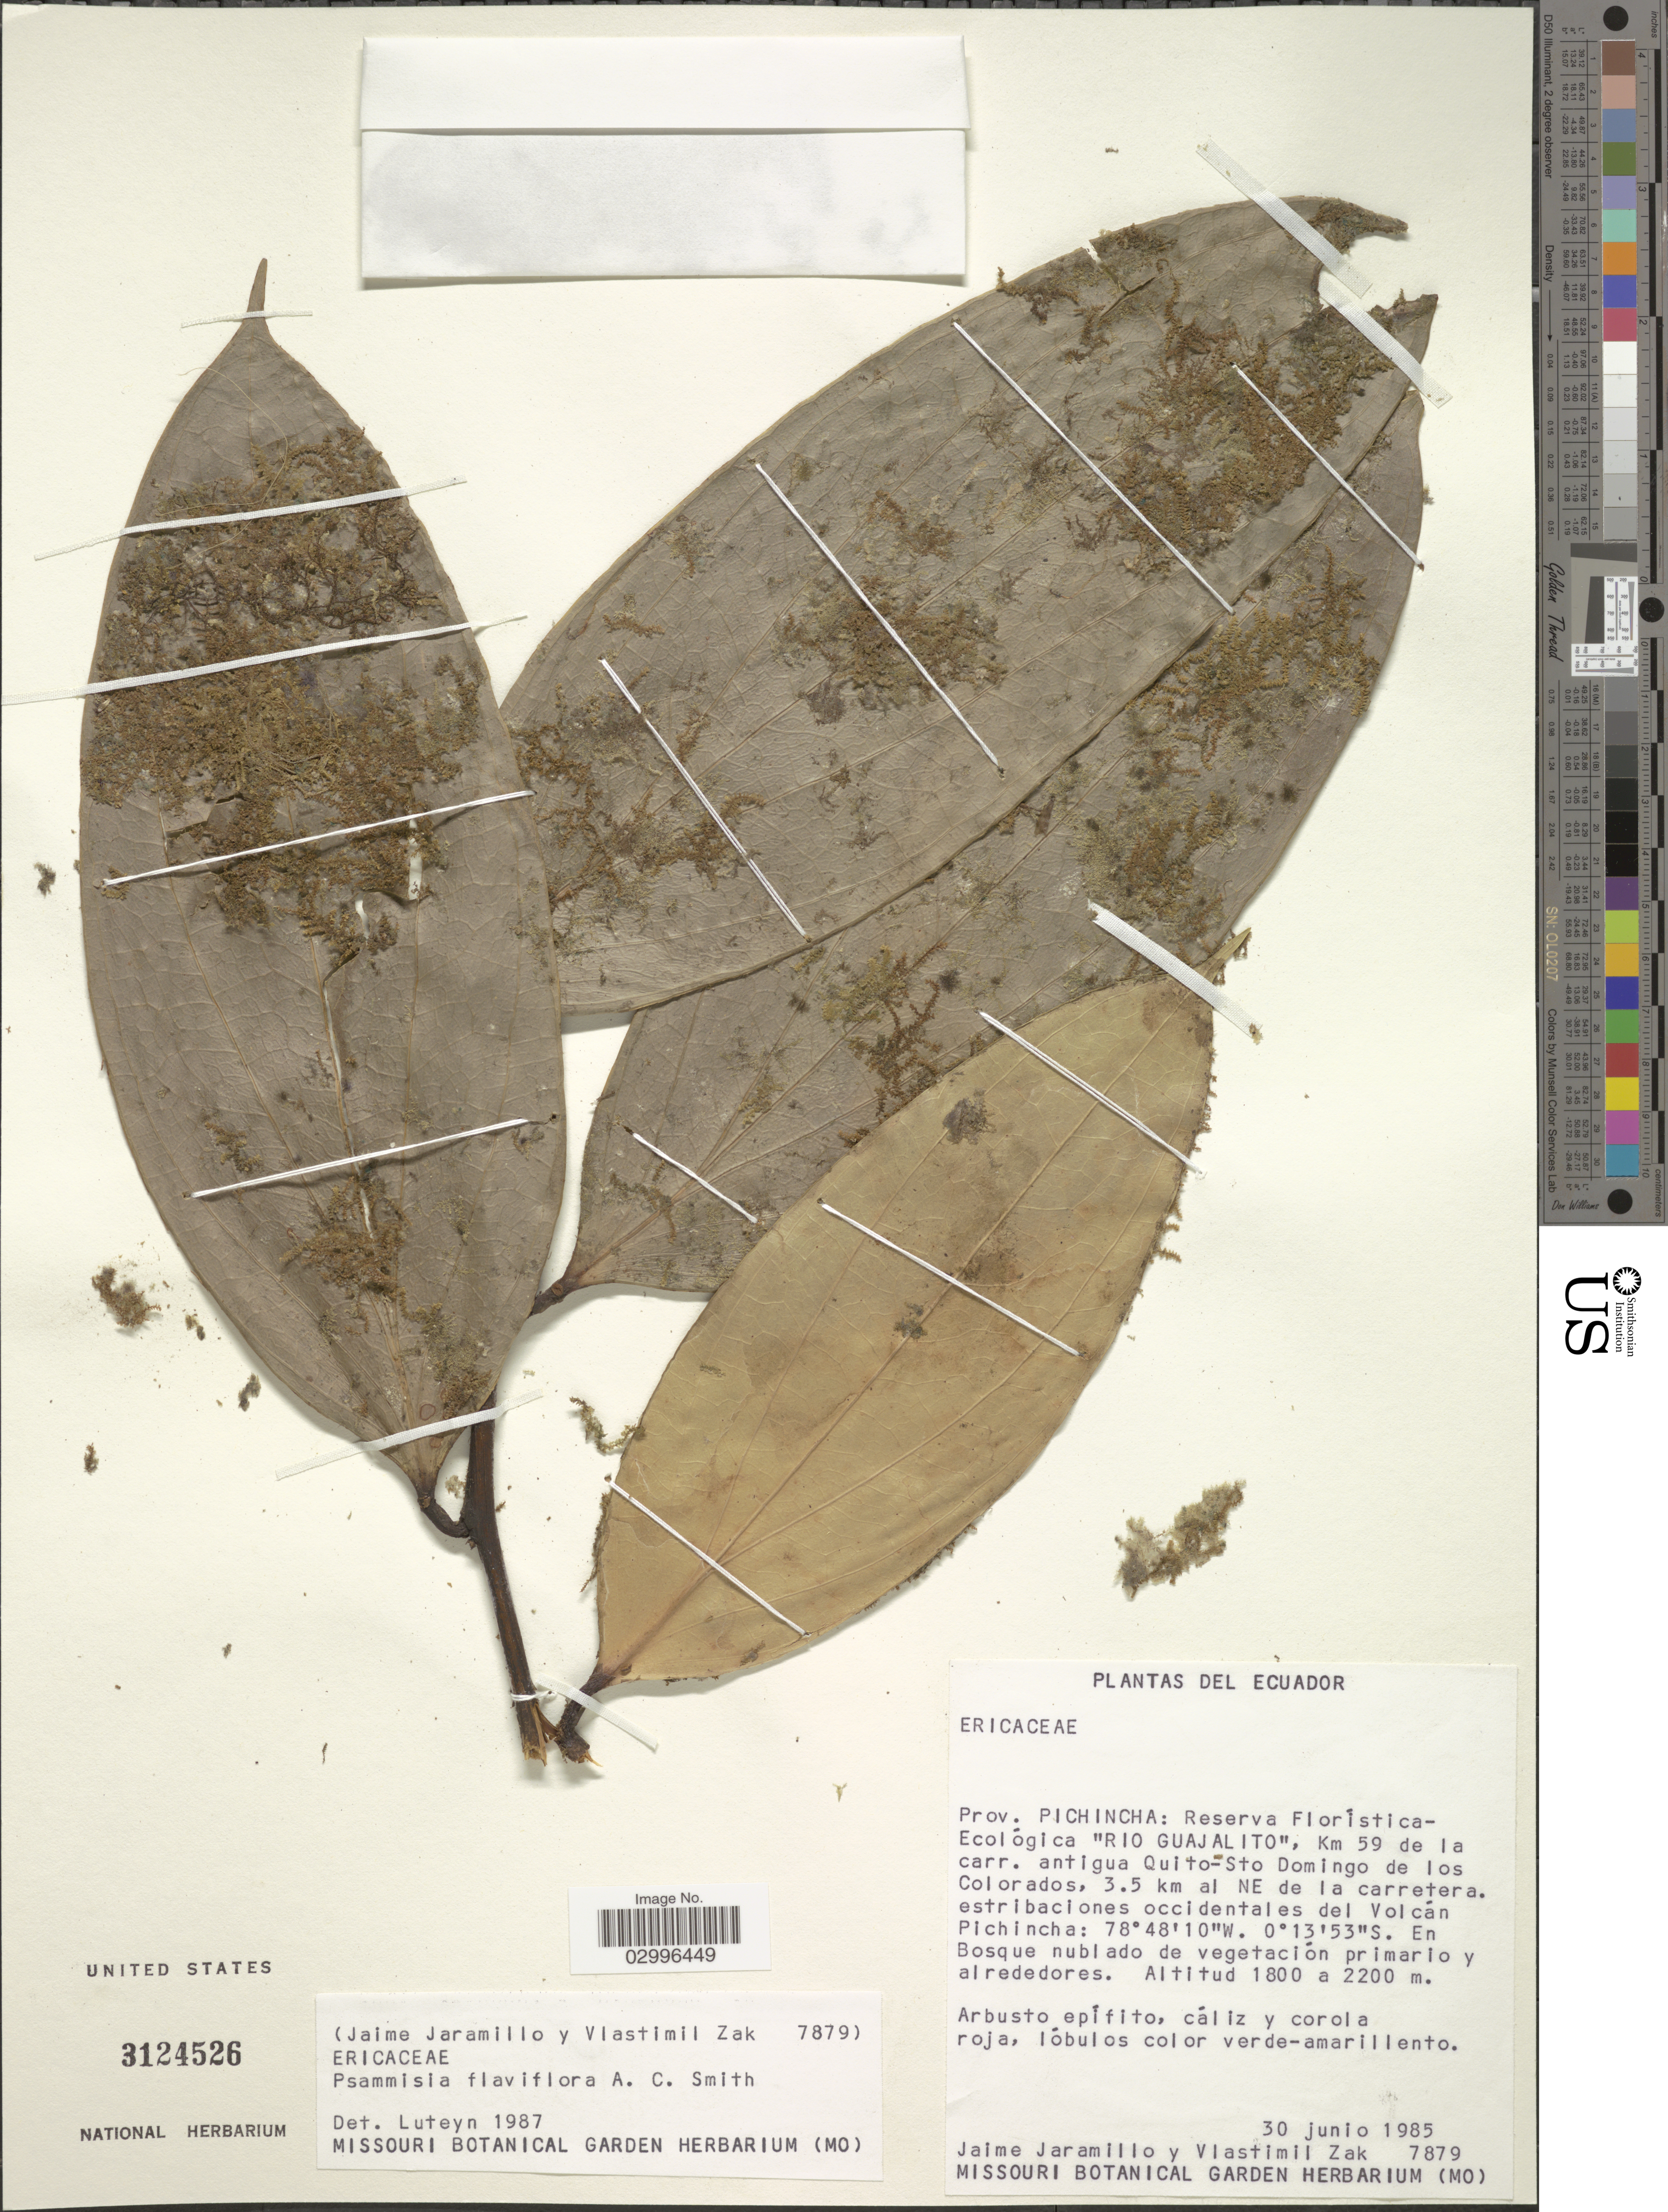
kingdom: Plantae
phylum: Tracheophyta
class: Magnoliopsida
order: Ericales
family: Ericaceae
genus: Psammisia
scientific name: Psammisia flaviflora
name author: A.C. Sm.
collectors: J. Jaramillo & V. Zak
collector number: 7879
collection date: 1985-06-30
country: Ecuador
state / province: Pichincha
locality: Reserva Florística-Ecológica "Rio Guajalito", Km 59 de la carr. antiqua Quito-Sto Domingo de los Colorados, 3.5 km al NE de la carretera. estribaciones occidentales del Volcán Pichincha.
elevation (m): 1800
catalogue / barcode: US 3124526